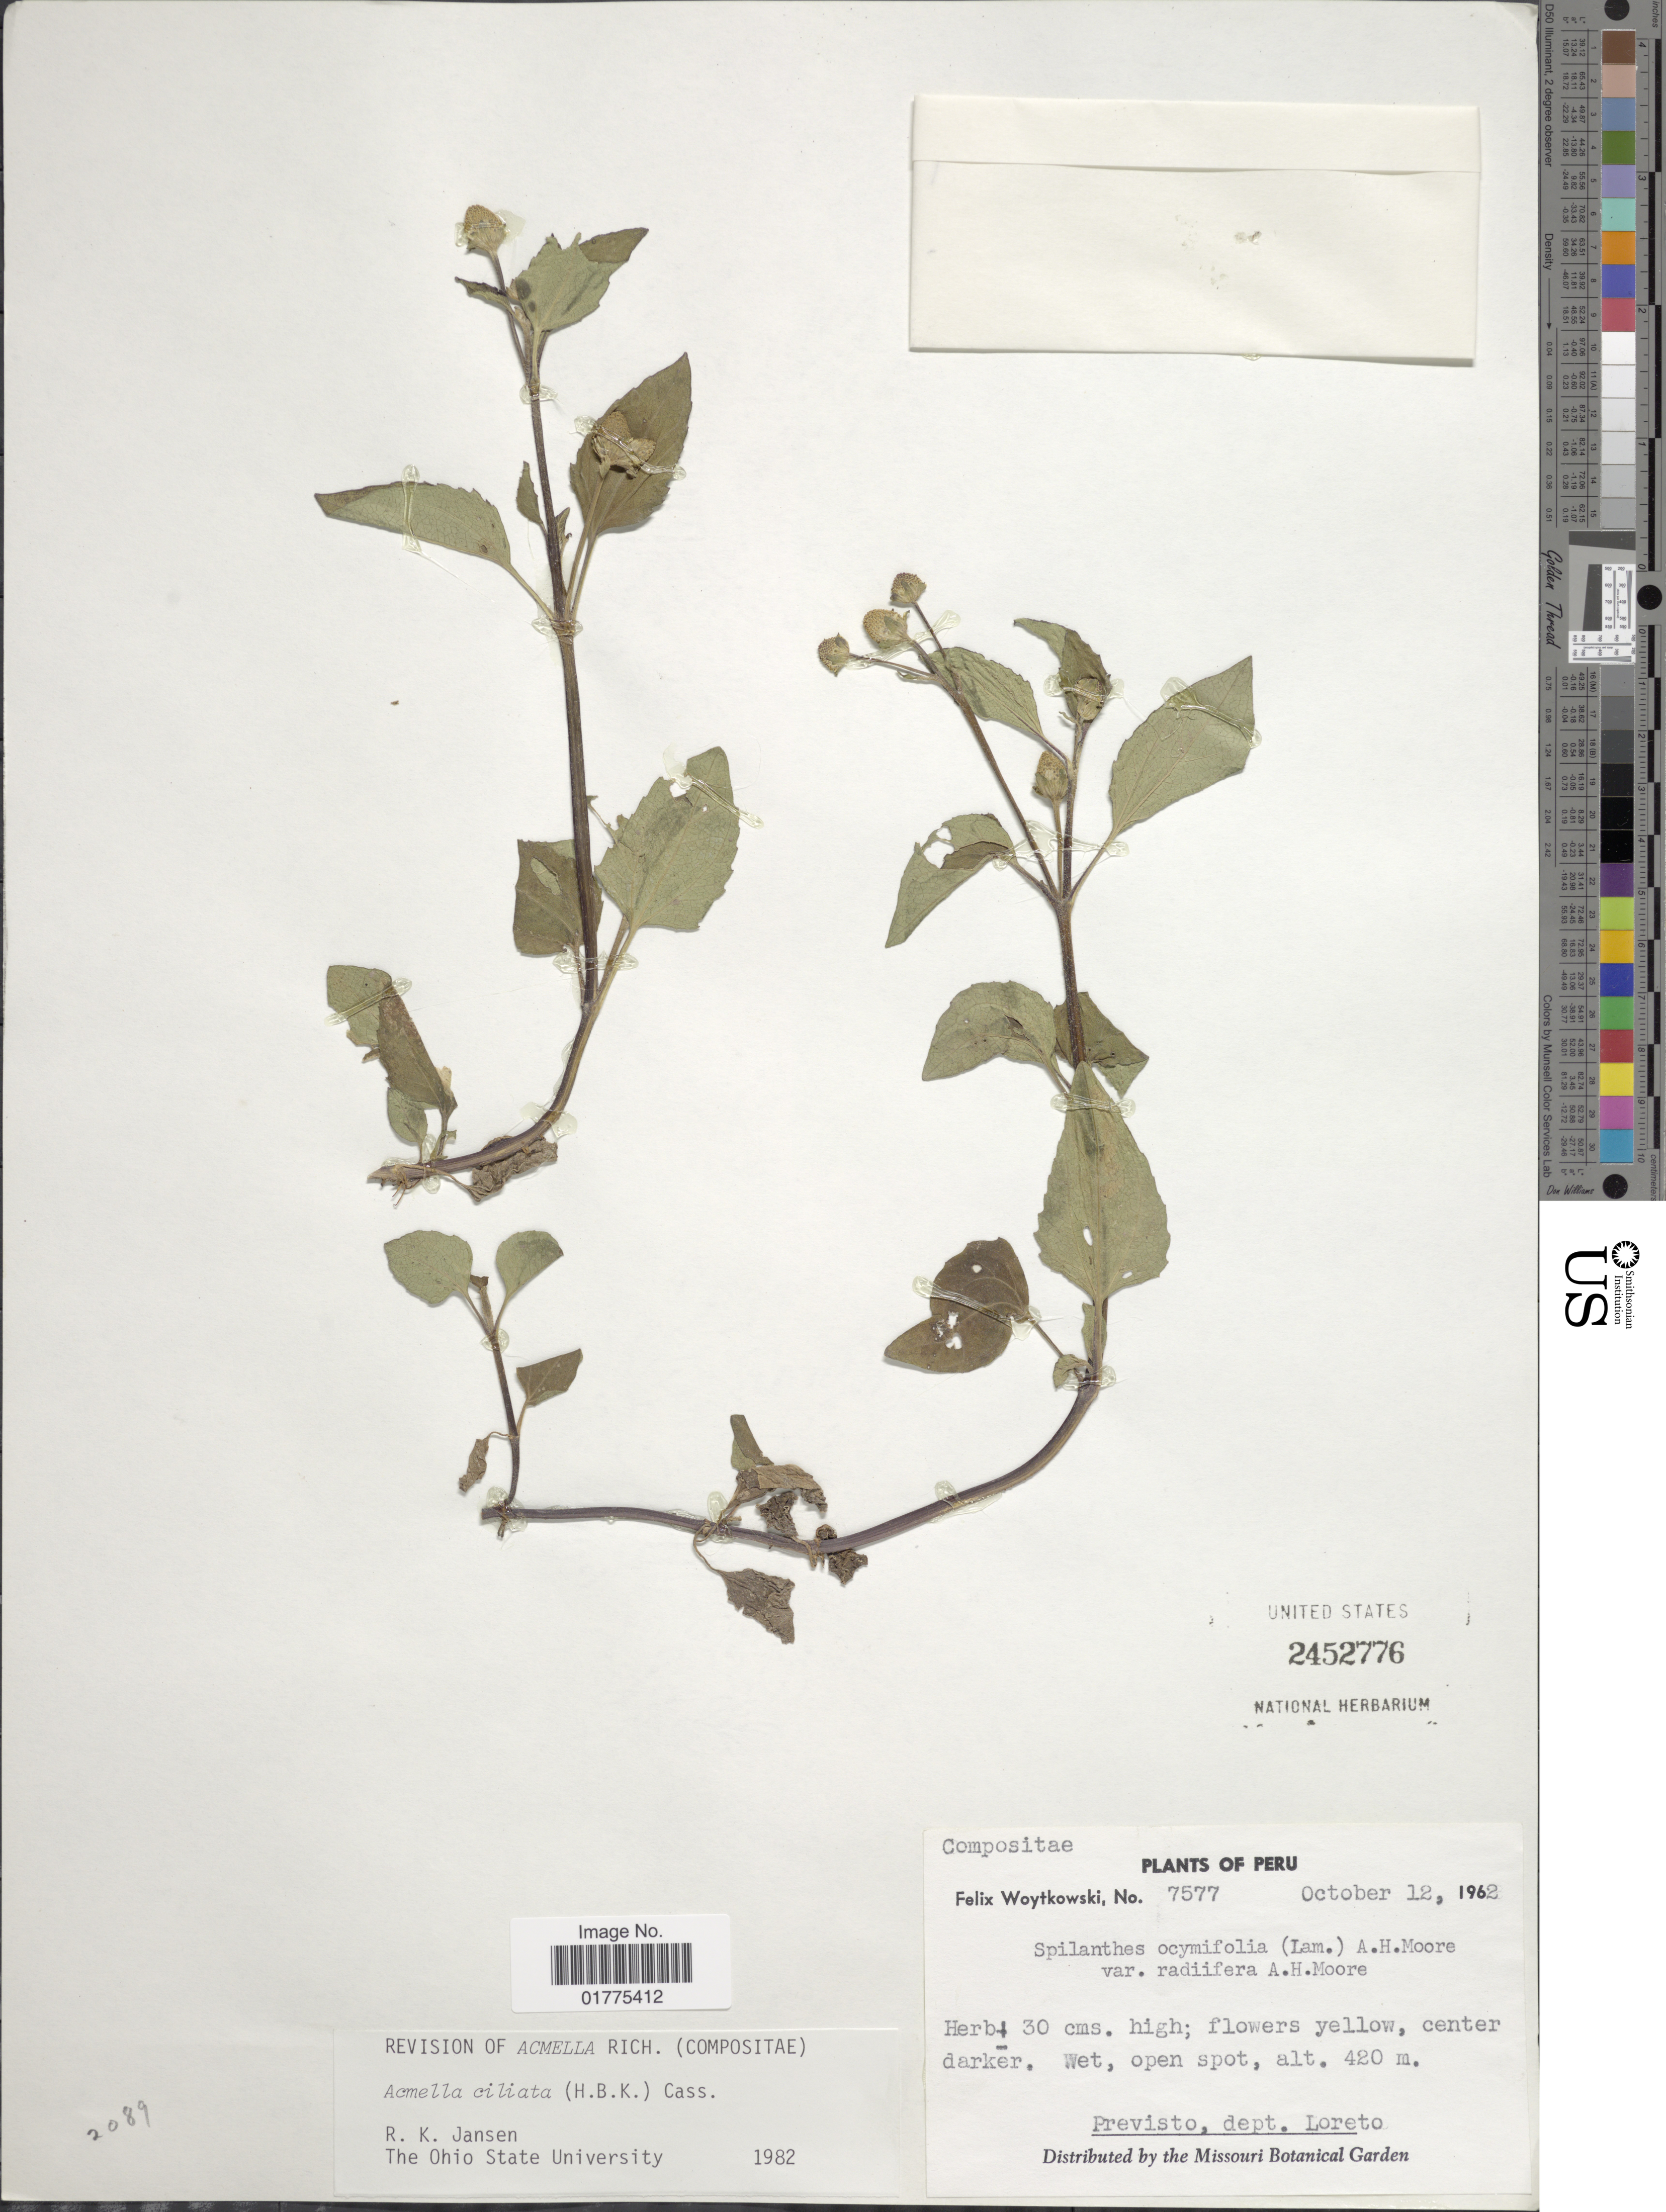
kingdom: Plantae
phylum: Tracheophyta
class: Magnoliopsida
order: Asterales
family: Asteraceae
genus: Acmella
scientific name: Acmella ciliata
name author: (Kunth) Cass.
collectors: F. Woytkowski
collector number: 7577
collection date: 1962-10-12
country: Peru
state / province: Loreto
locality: Previsto, dept. Loreto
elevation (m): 420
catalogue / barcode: US 2452776